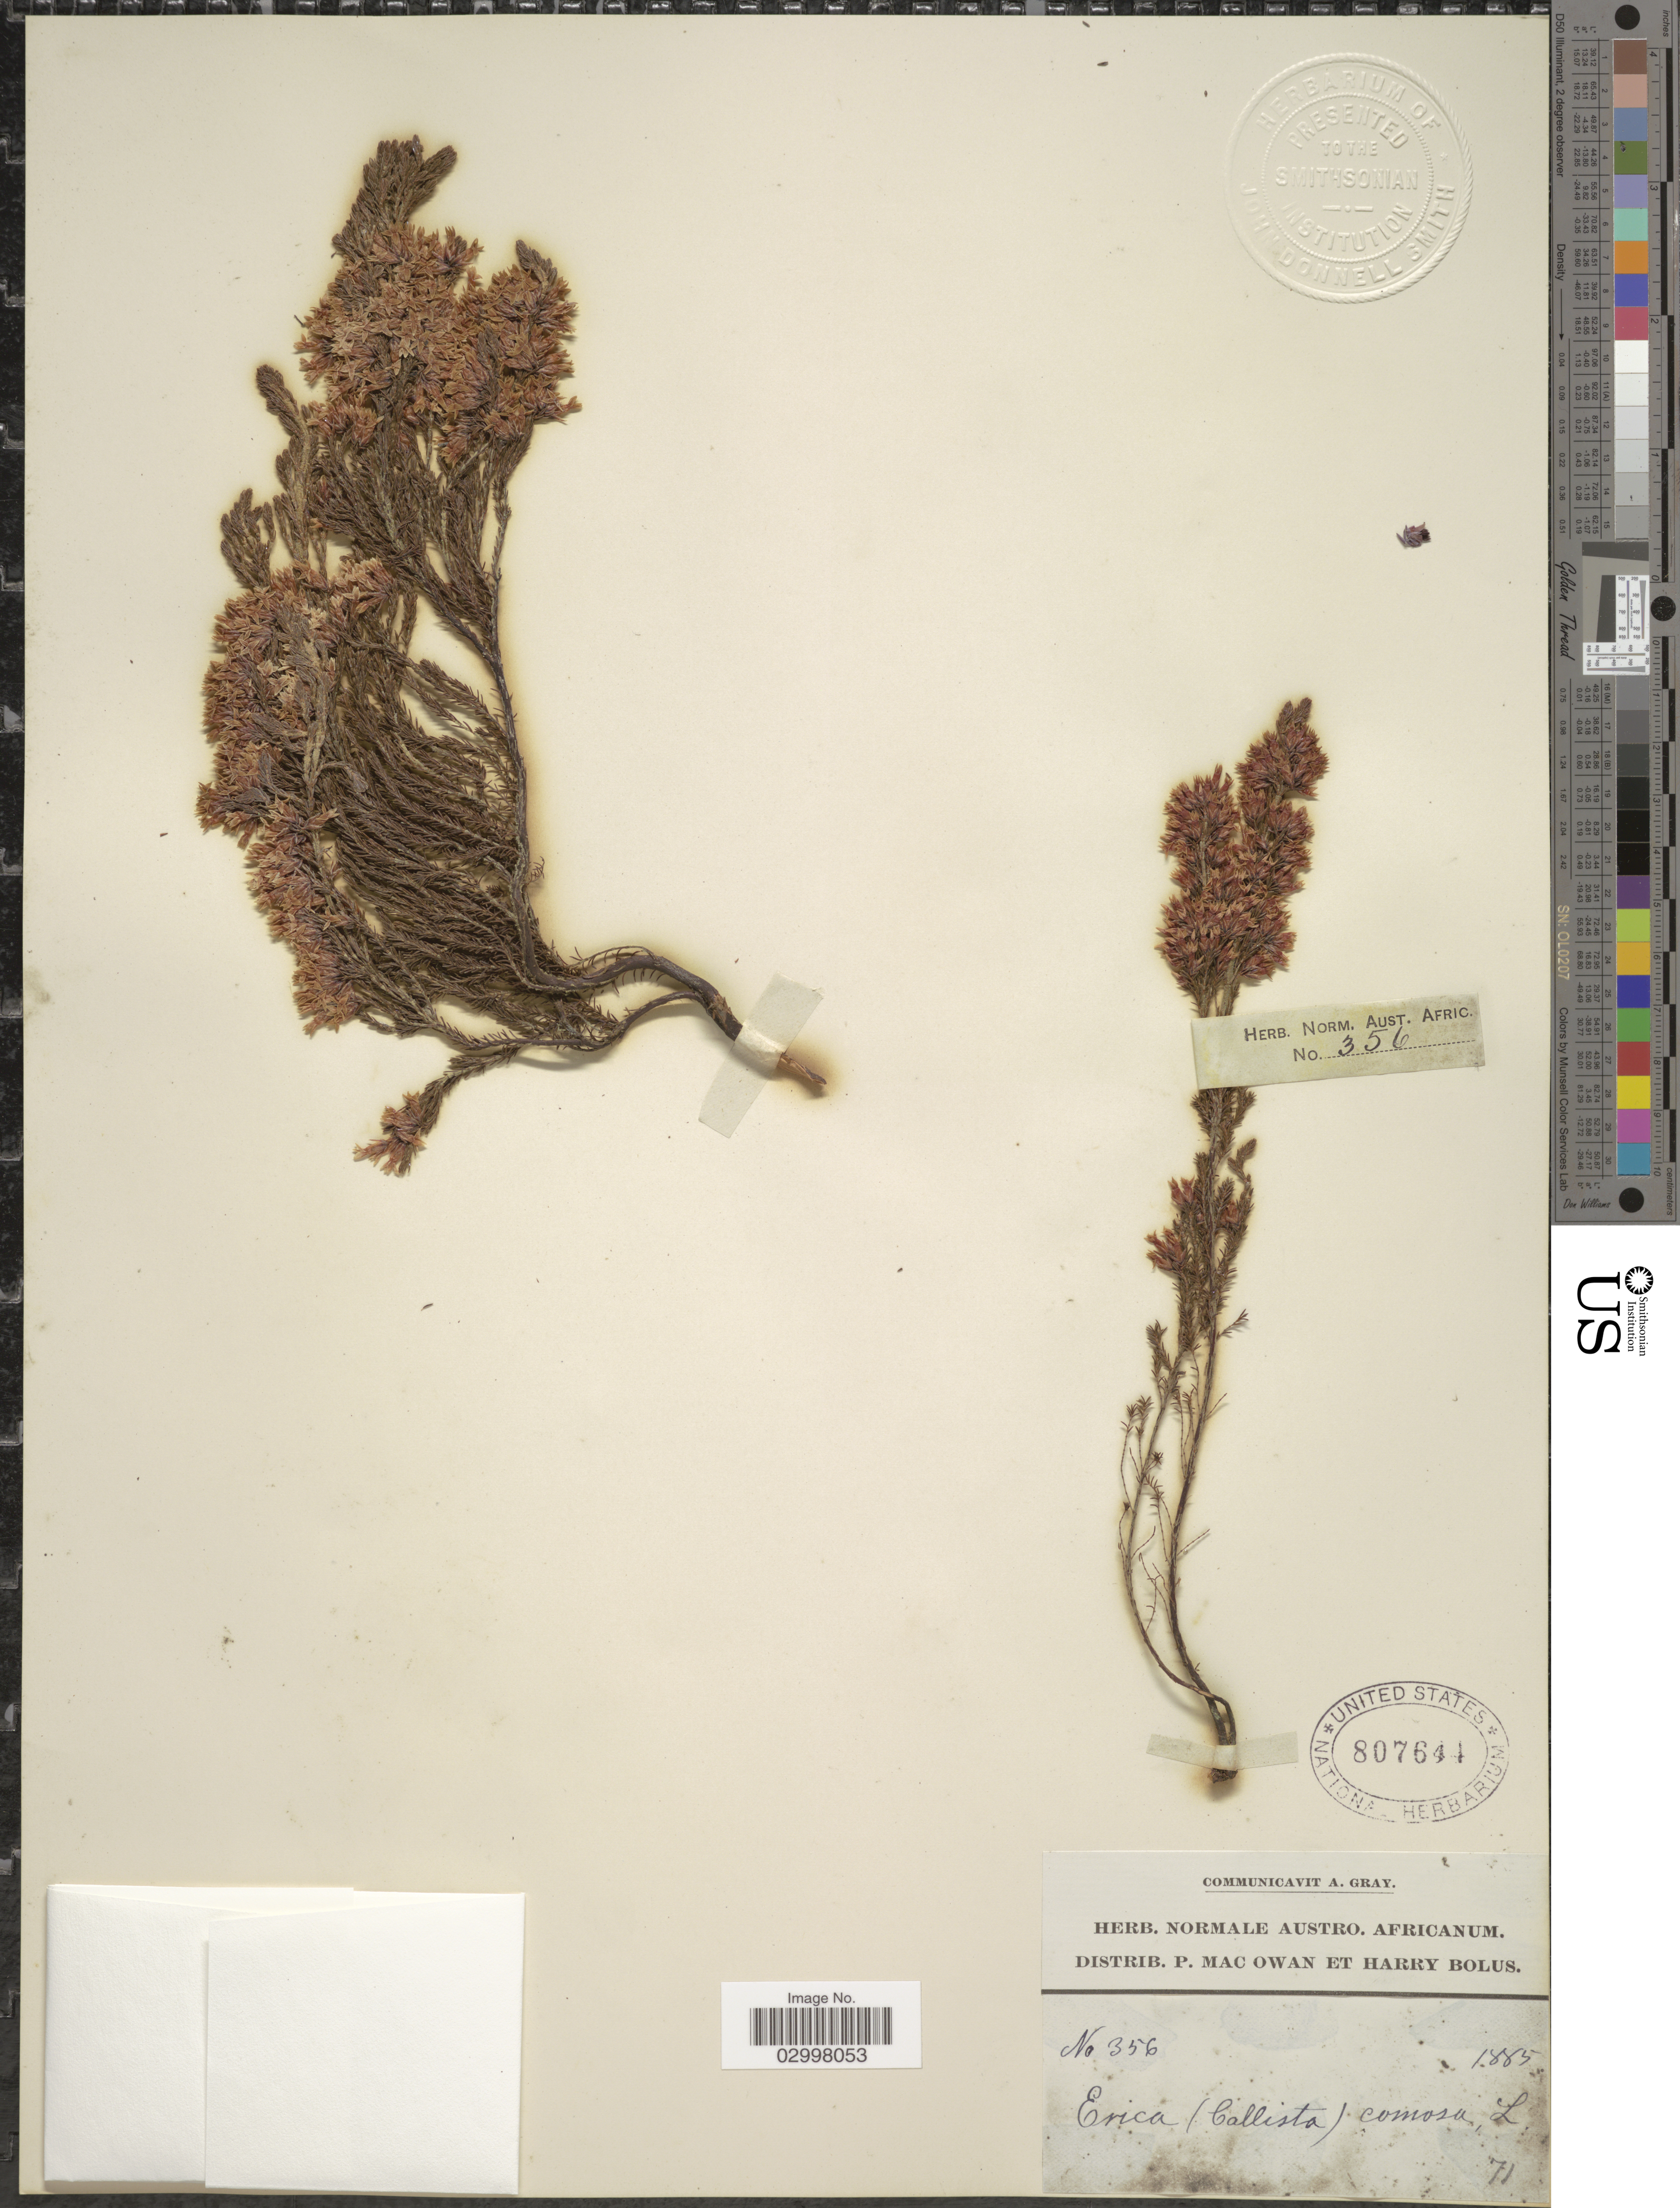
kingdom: Plantae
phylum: Tracheophyta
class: Magnoliopsida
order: Ericales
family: Ericaceae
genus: Erica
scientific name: Erica comosa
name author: L.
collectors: P. MacOwan & H. Bolus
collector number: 356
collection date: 1885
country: South Africa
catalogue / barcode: US 807644